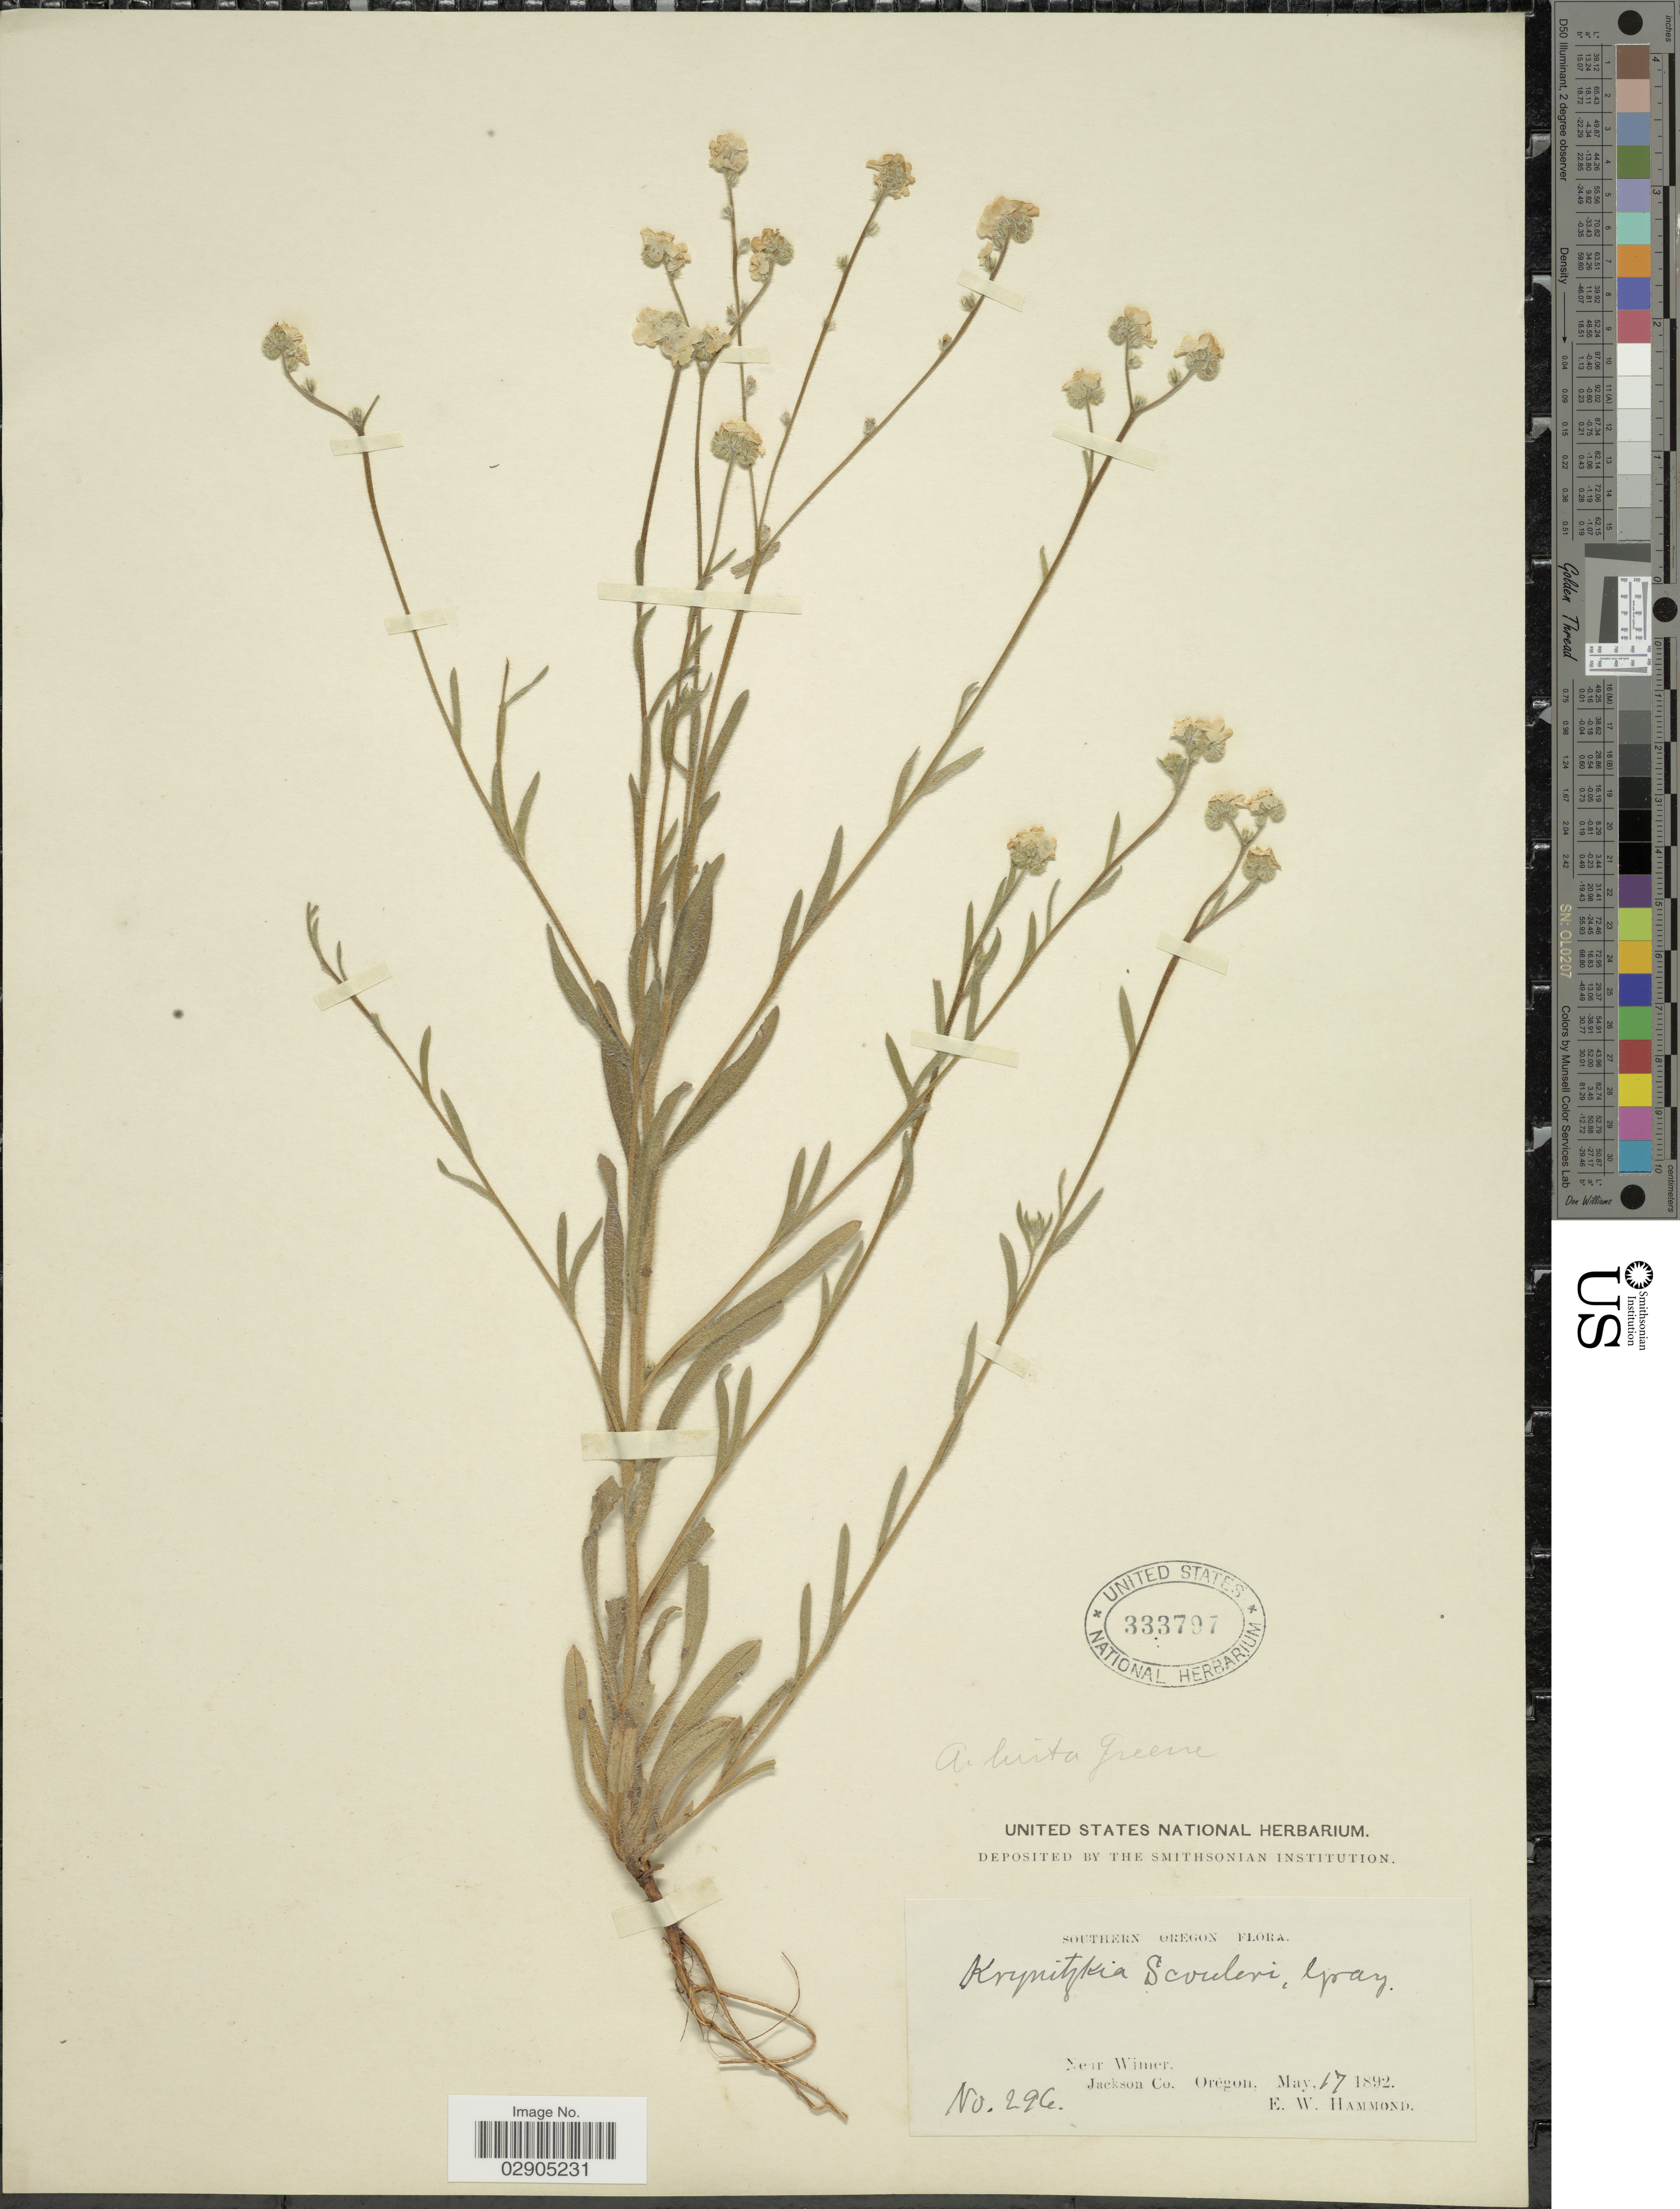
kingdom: Plantae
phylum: Tracheophyta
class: Magnoliopsida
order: Boraginales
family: Boraginaceae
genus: Allocarya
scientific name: Allocarya hirta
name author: S.W. Greene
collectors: E. Hammond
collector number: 296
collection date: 1892-05-17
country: United States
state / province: Oregon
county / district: Jackson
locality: Southern Oregon. Near Wimer. Jackson Co.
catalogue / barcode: US 333797